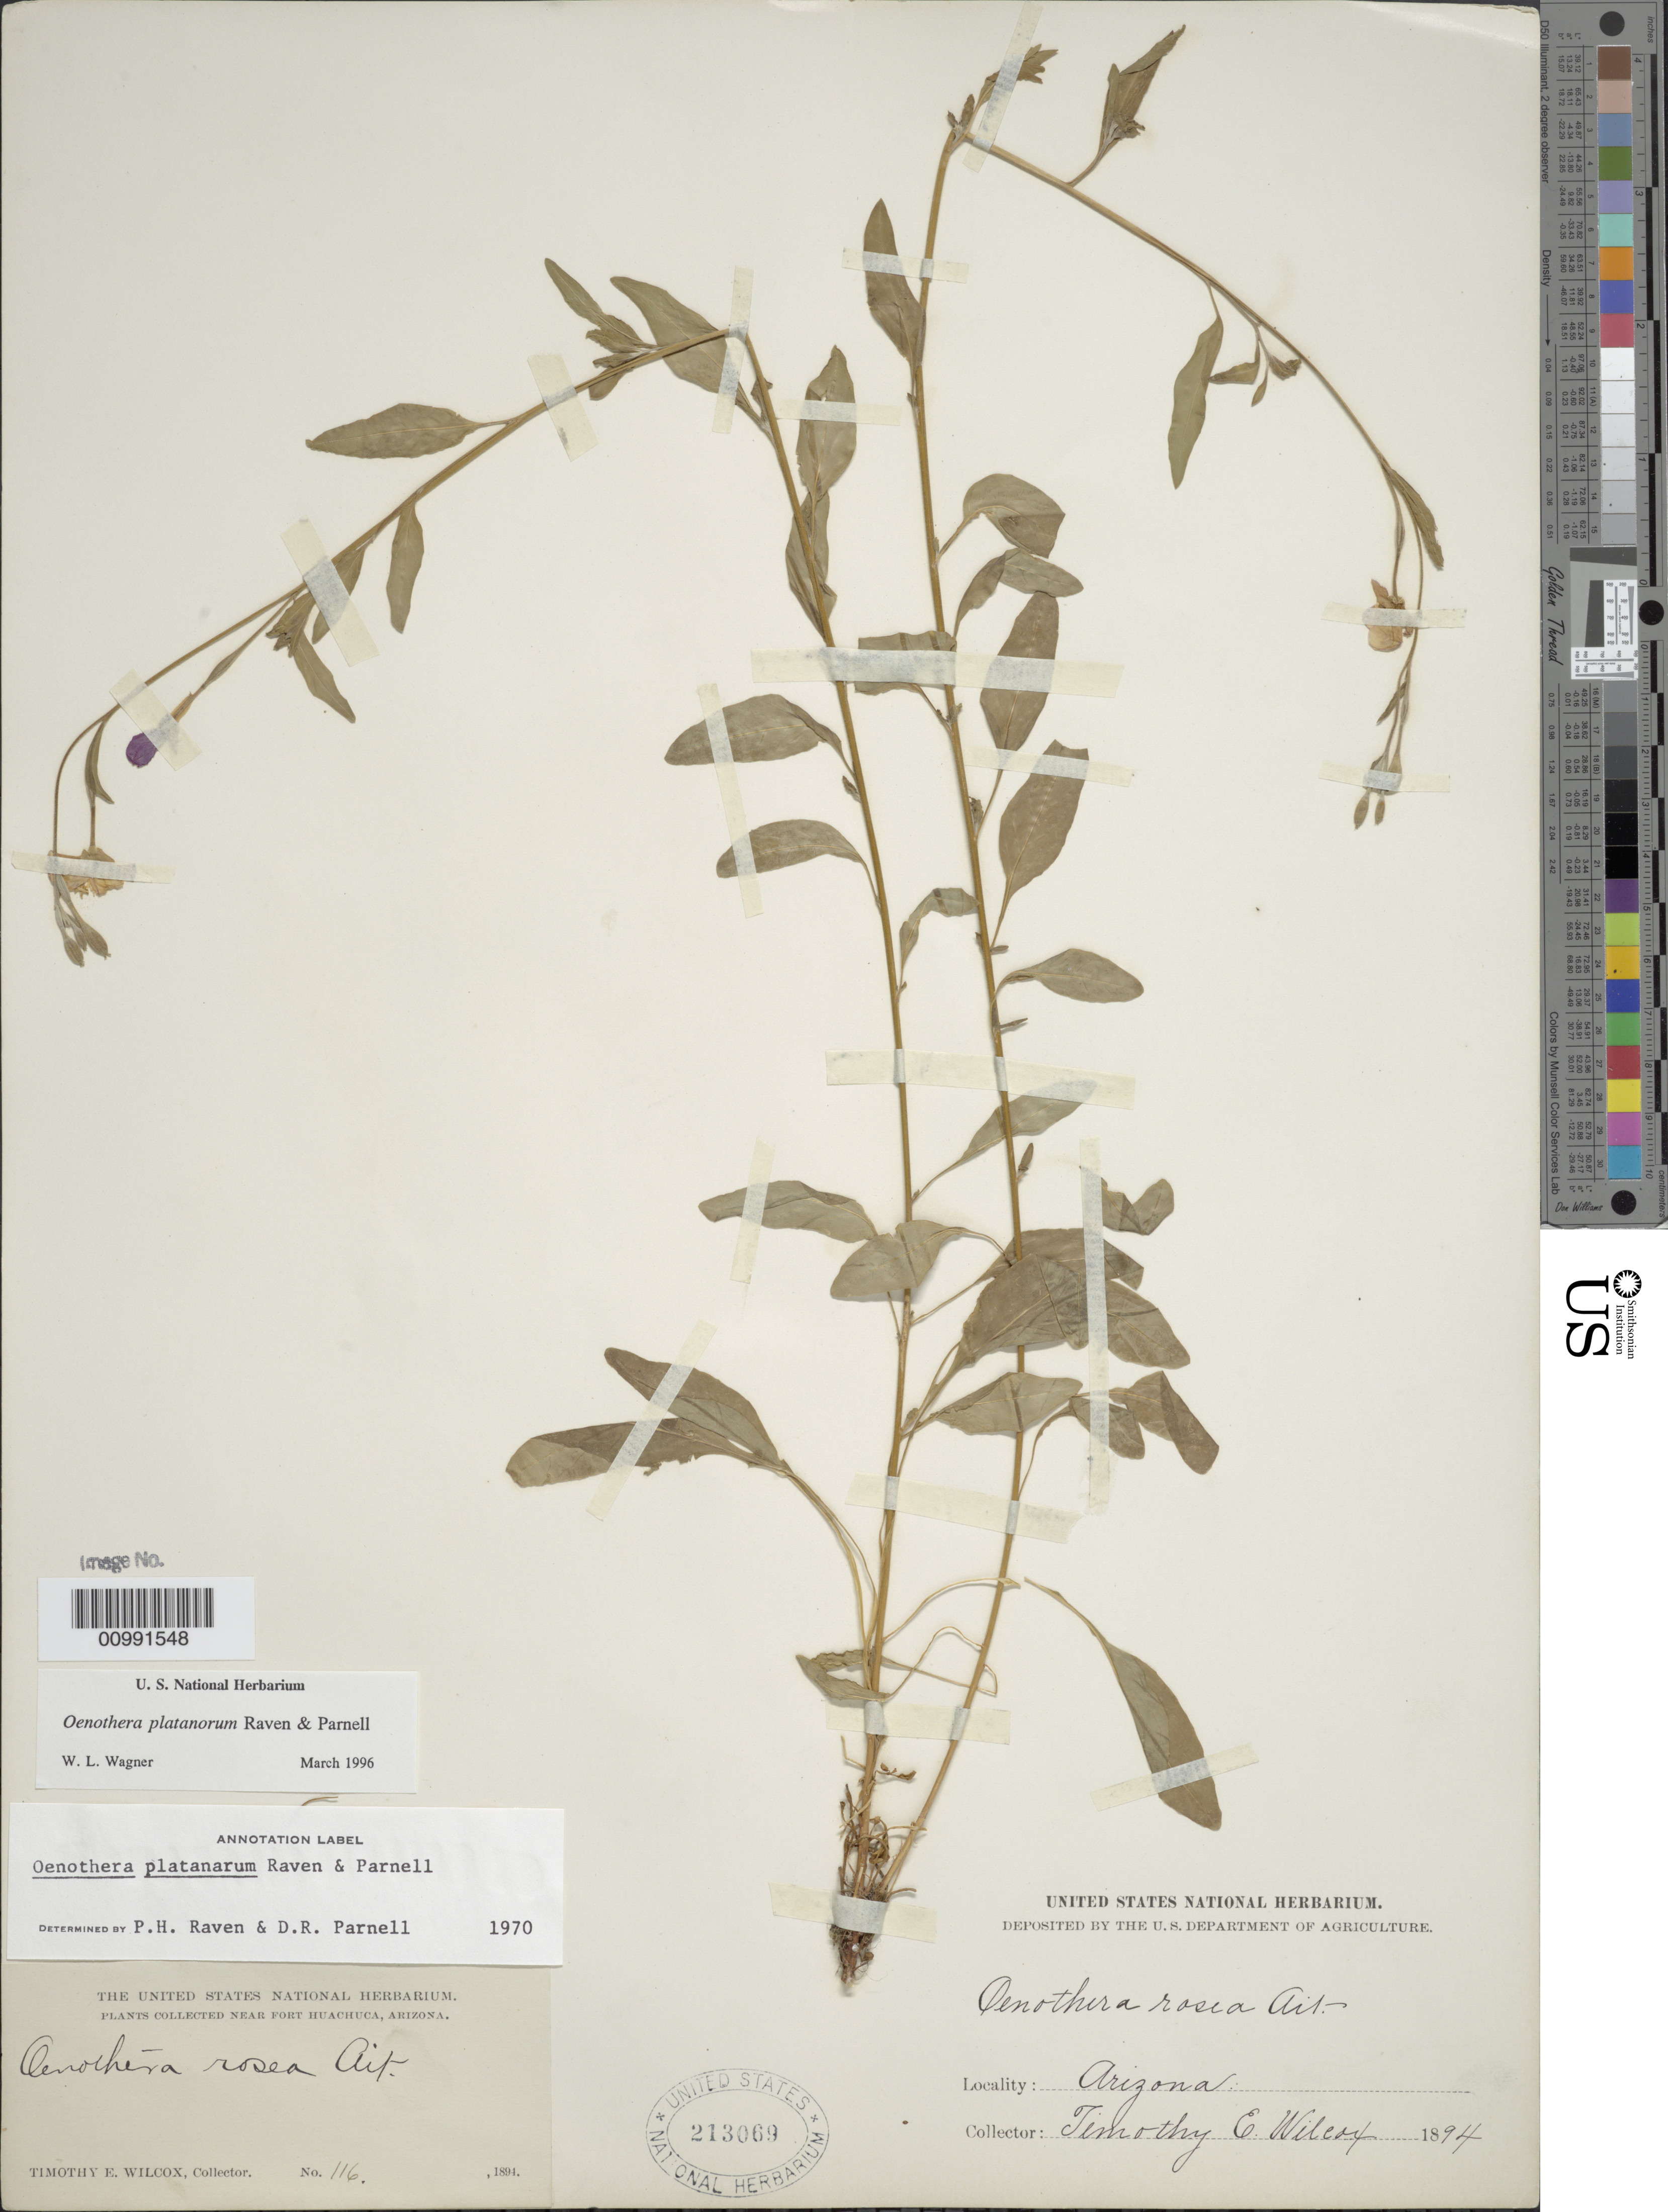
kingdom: Plantae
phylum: Tracheophyta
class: Magnoliopsida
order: Myrtales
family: Onagraceae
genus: Oenothera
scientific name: Oenothera platanorum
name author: P.H. Raven & D.R. Parn.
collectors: T. E. Wilcox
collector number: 116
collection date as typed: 1894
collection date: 1894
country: United States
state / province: Arizona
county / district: Cochise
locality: Fort Huachuca.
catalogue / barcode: US 213069